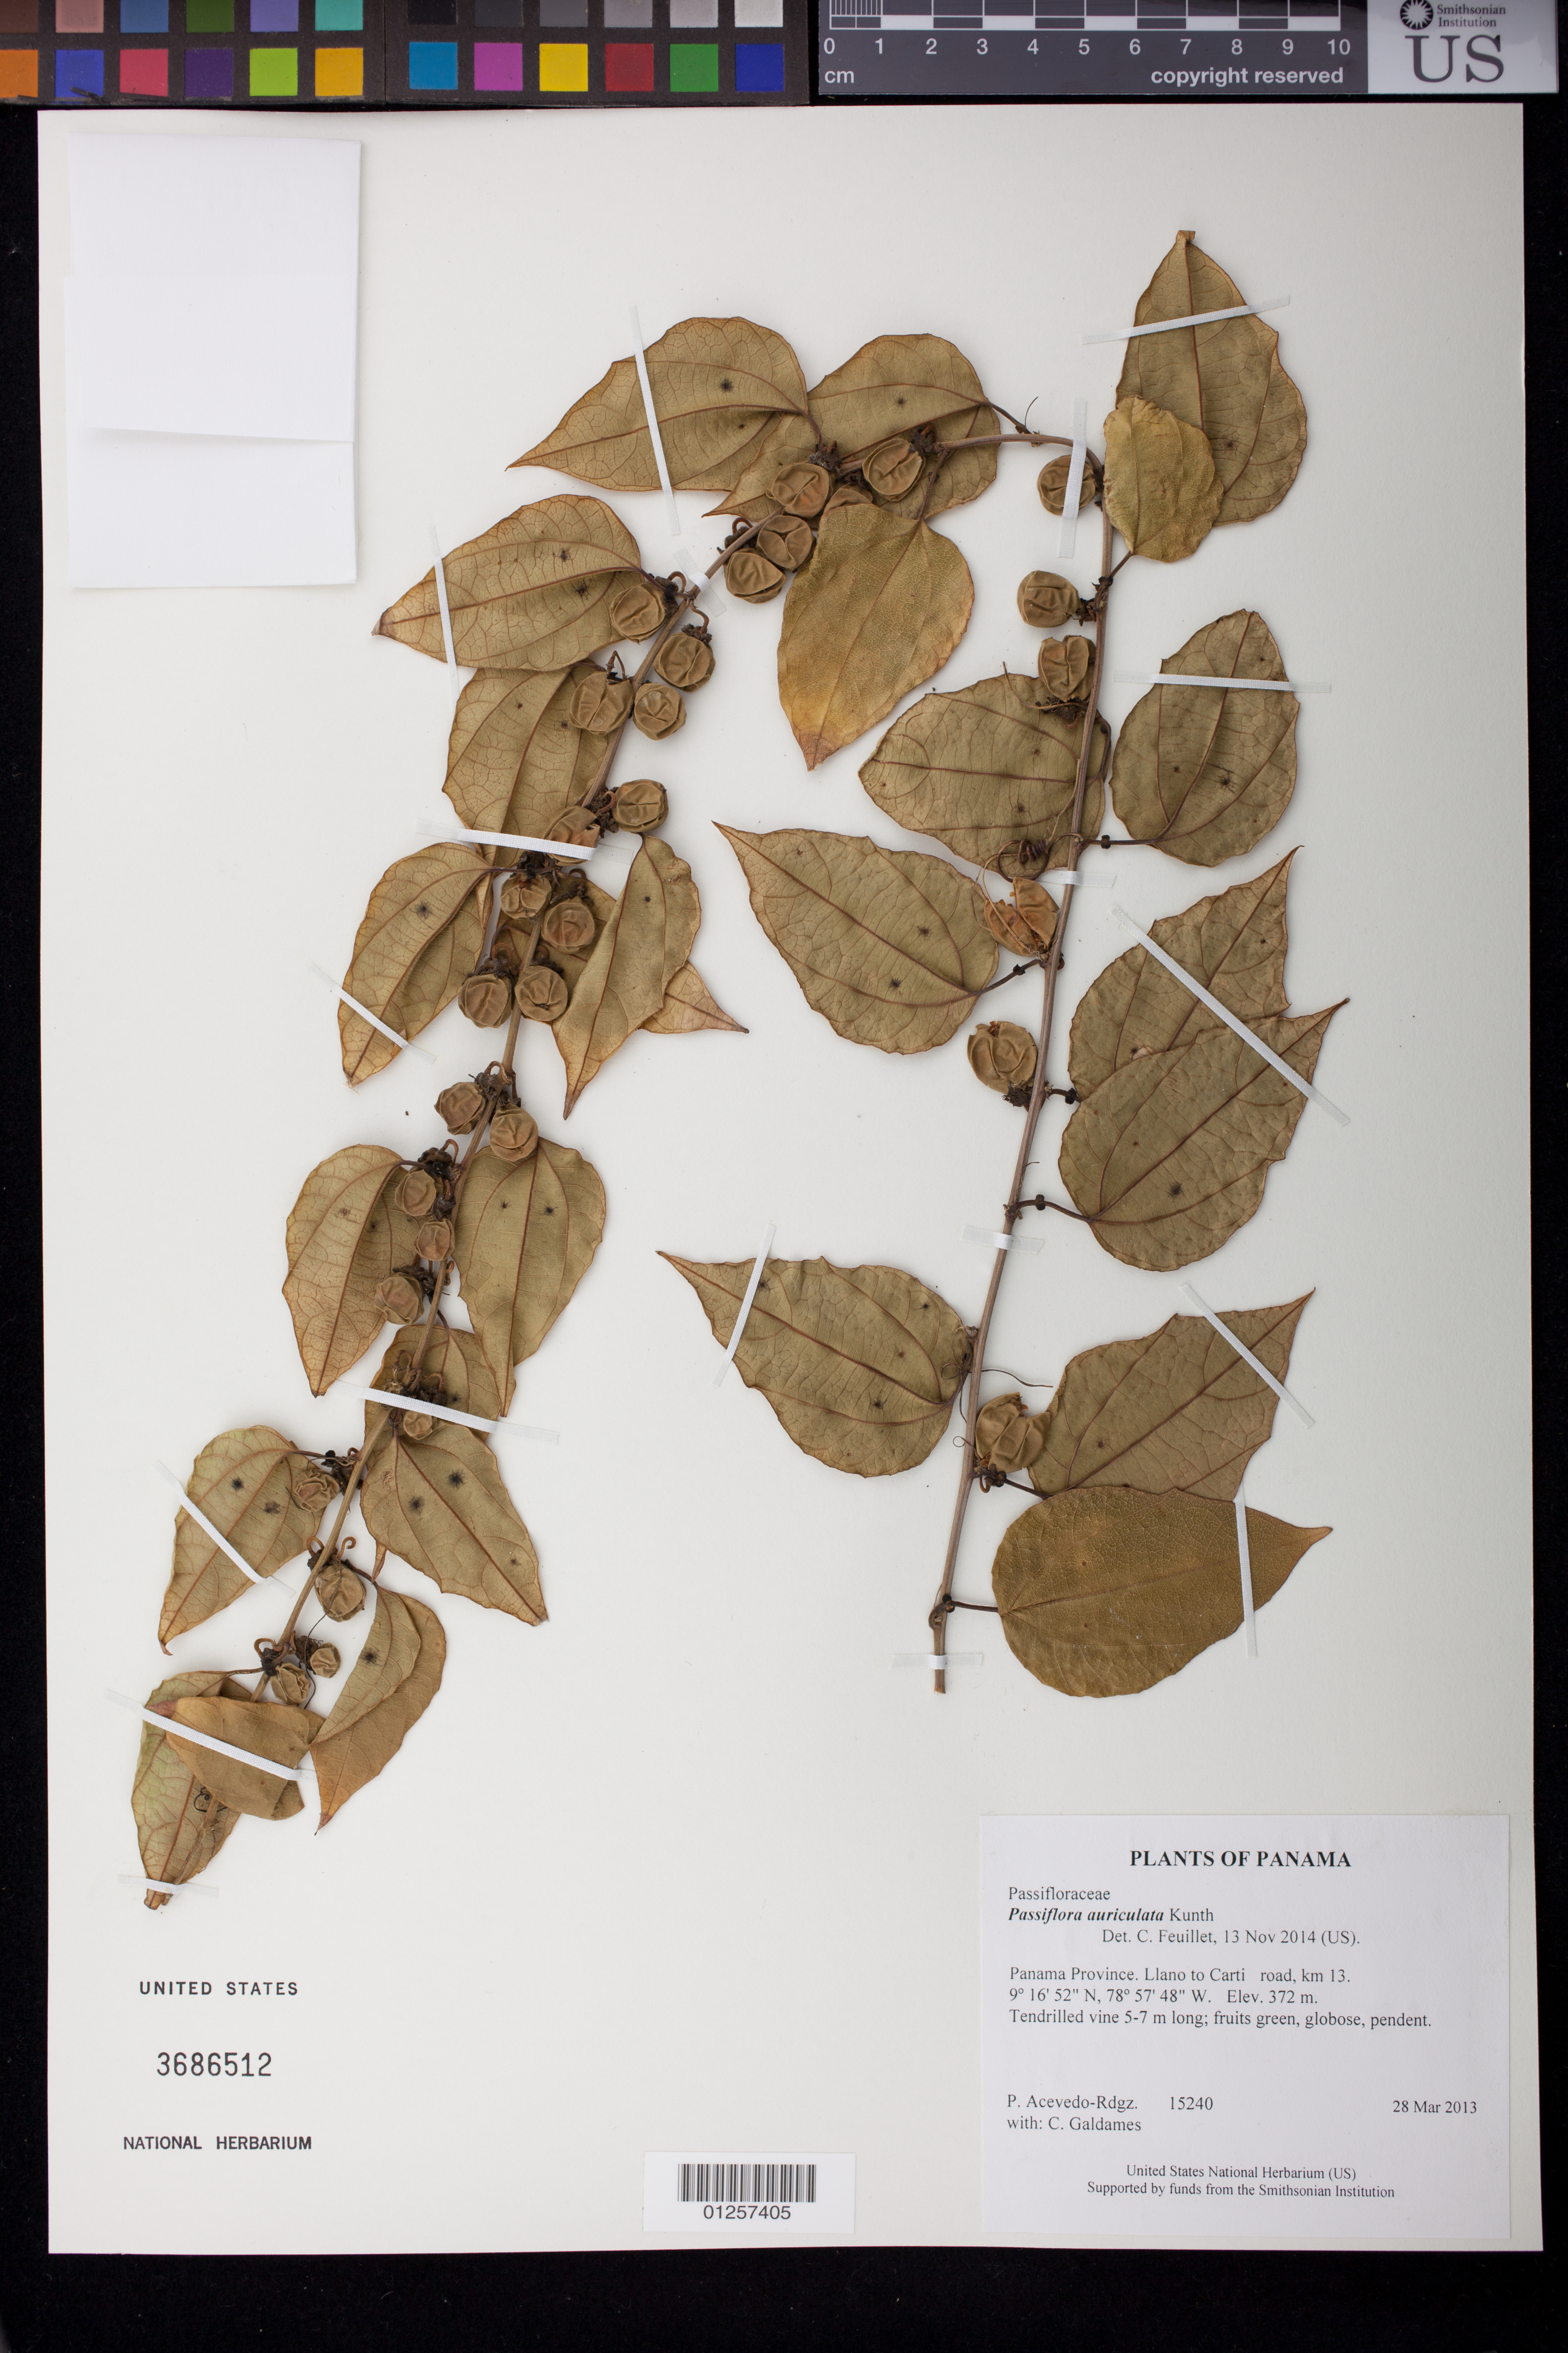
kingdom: Plantae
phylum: Tracheophyta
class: Magnoliopsida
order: Malpighiales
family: Passifloraceae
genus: Passiflora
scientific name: Passiflora auriculata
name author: Kunth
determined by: Feuillet, C.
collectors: P. Acevedo-Rodr. & C. Galdames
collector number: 15240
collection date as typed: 28 Mar 2013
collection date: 2013-03-28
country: Panama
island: Panama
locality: Llano to Carti road, km 13.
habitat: Remnant moist forest along road.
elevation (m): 372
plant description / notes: US, PMA, SCZ, NY, MO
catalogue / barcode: US 3686512